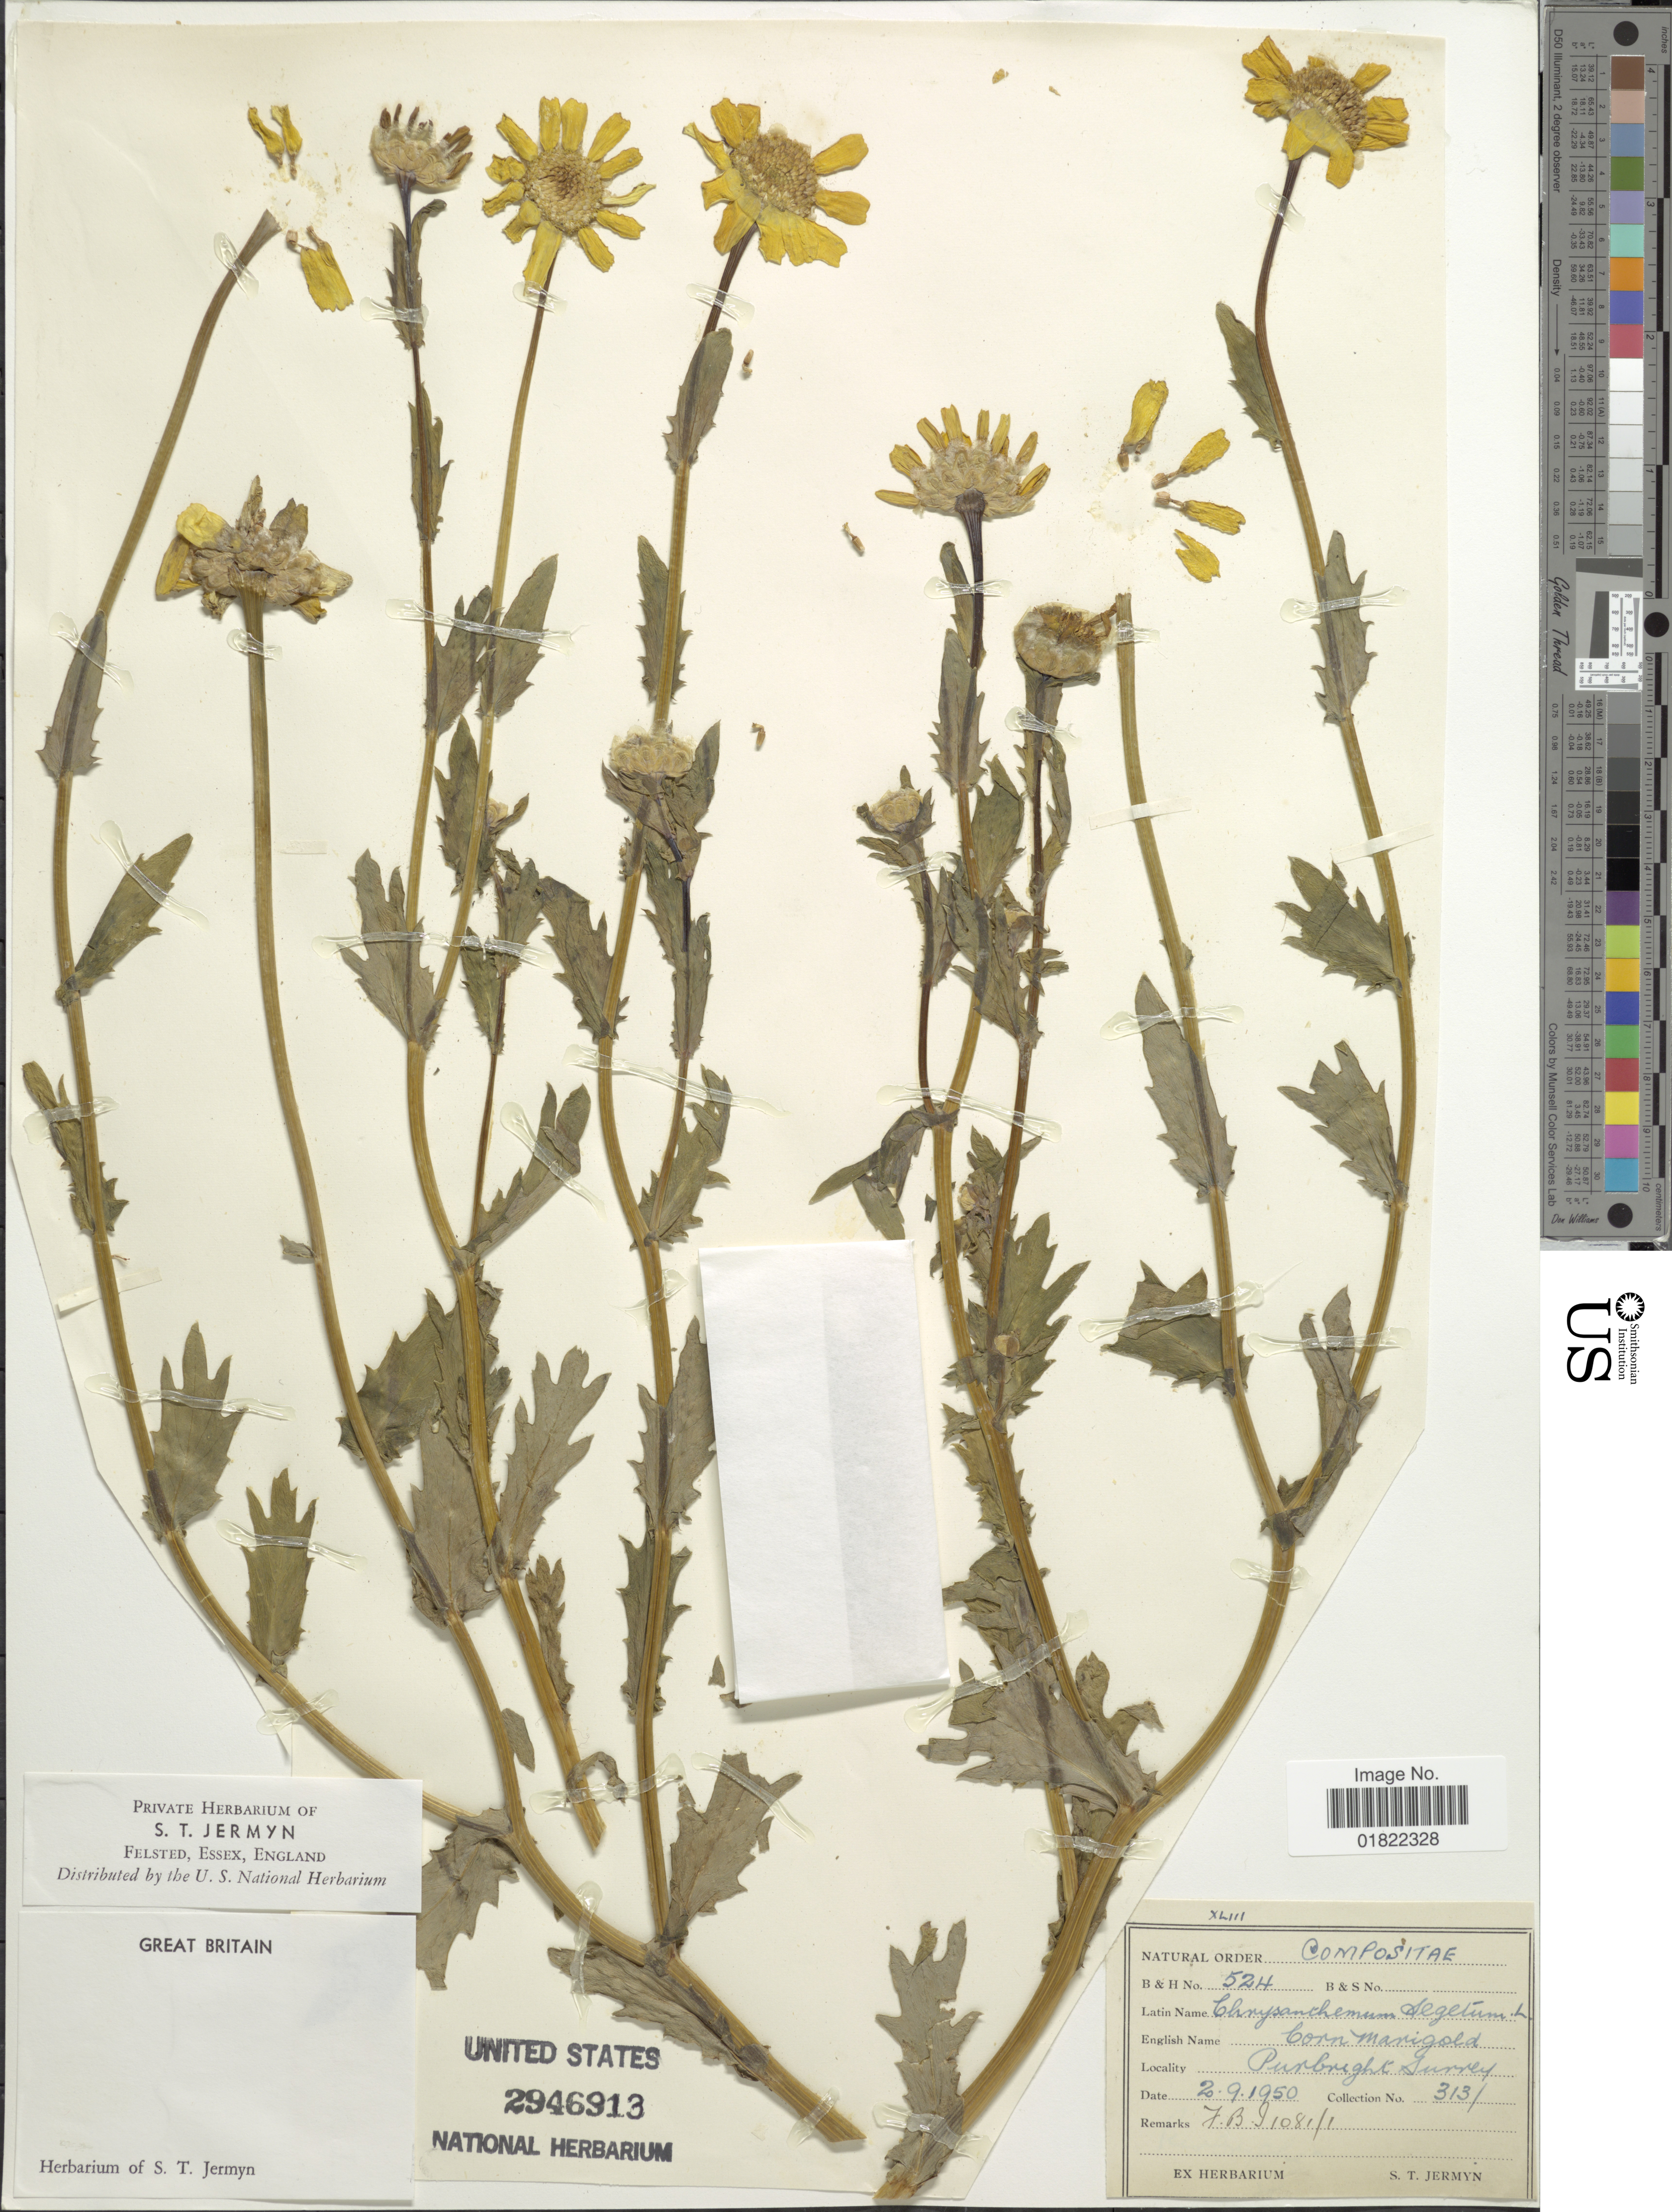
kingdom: Plantae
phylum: Tracheophyta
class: Magnoliopsida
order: Asterales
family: Asteraceae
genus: Chrysanthemum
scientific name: Chrysanthemum segetum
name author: L.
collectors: S. Jermyn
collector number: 524/3131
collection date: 1950-09-02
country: United Kingdom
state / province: England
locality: Great Britain, Purbright Survey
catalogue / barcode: US 2946913